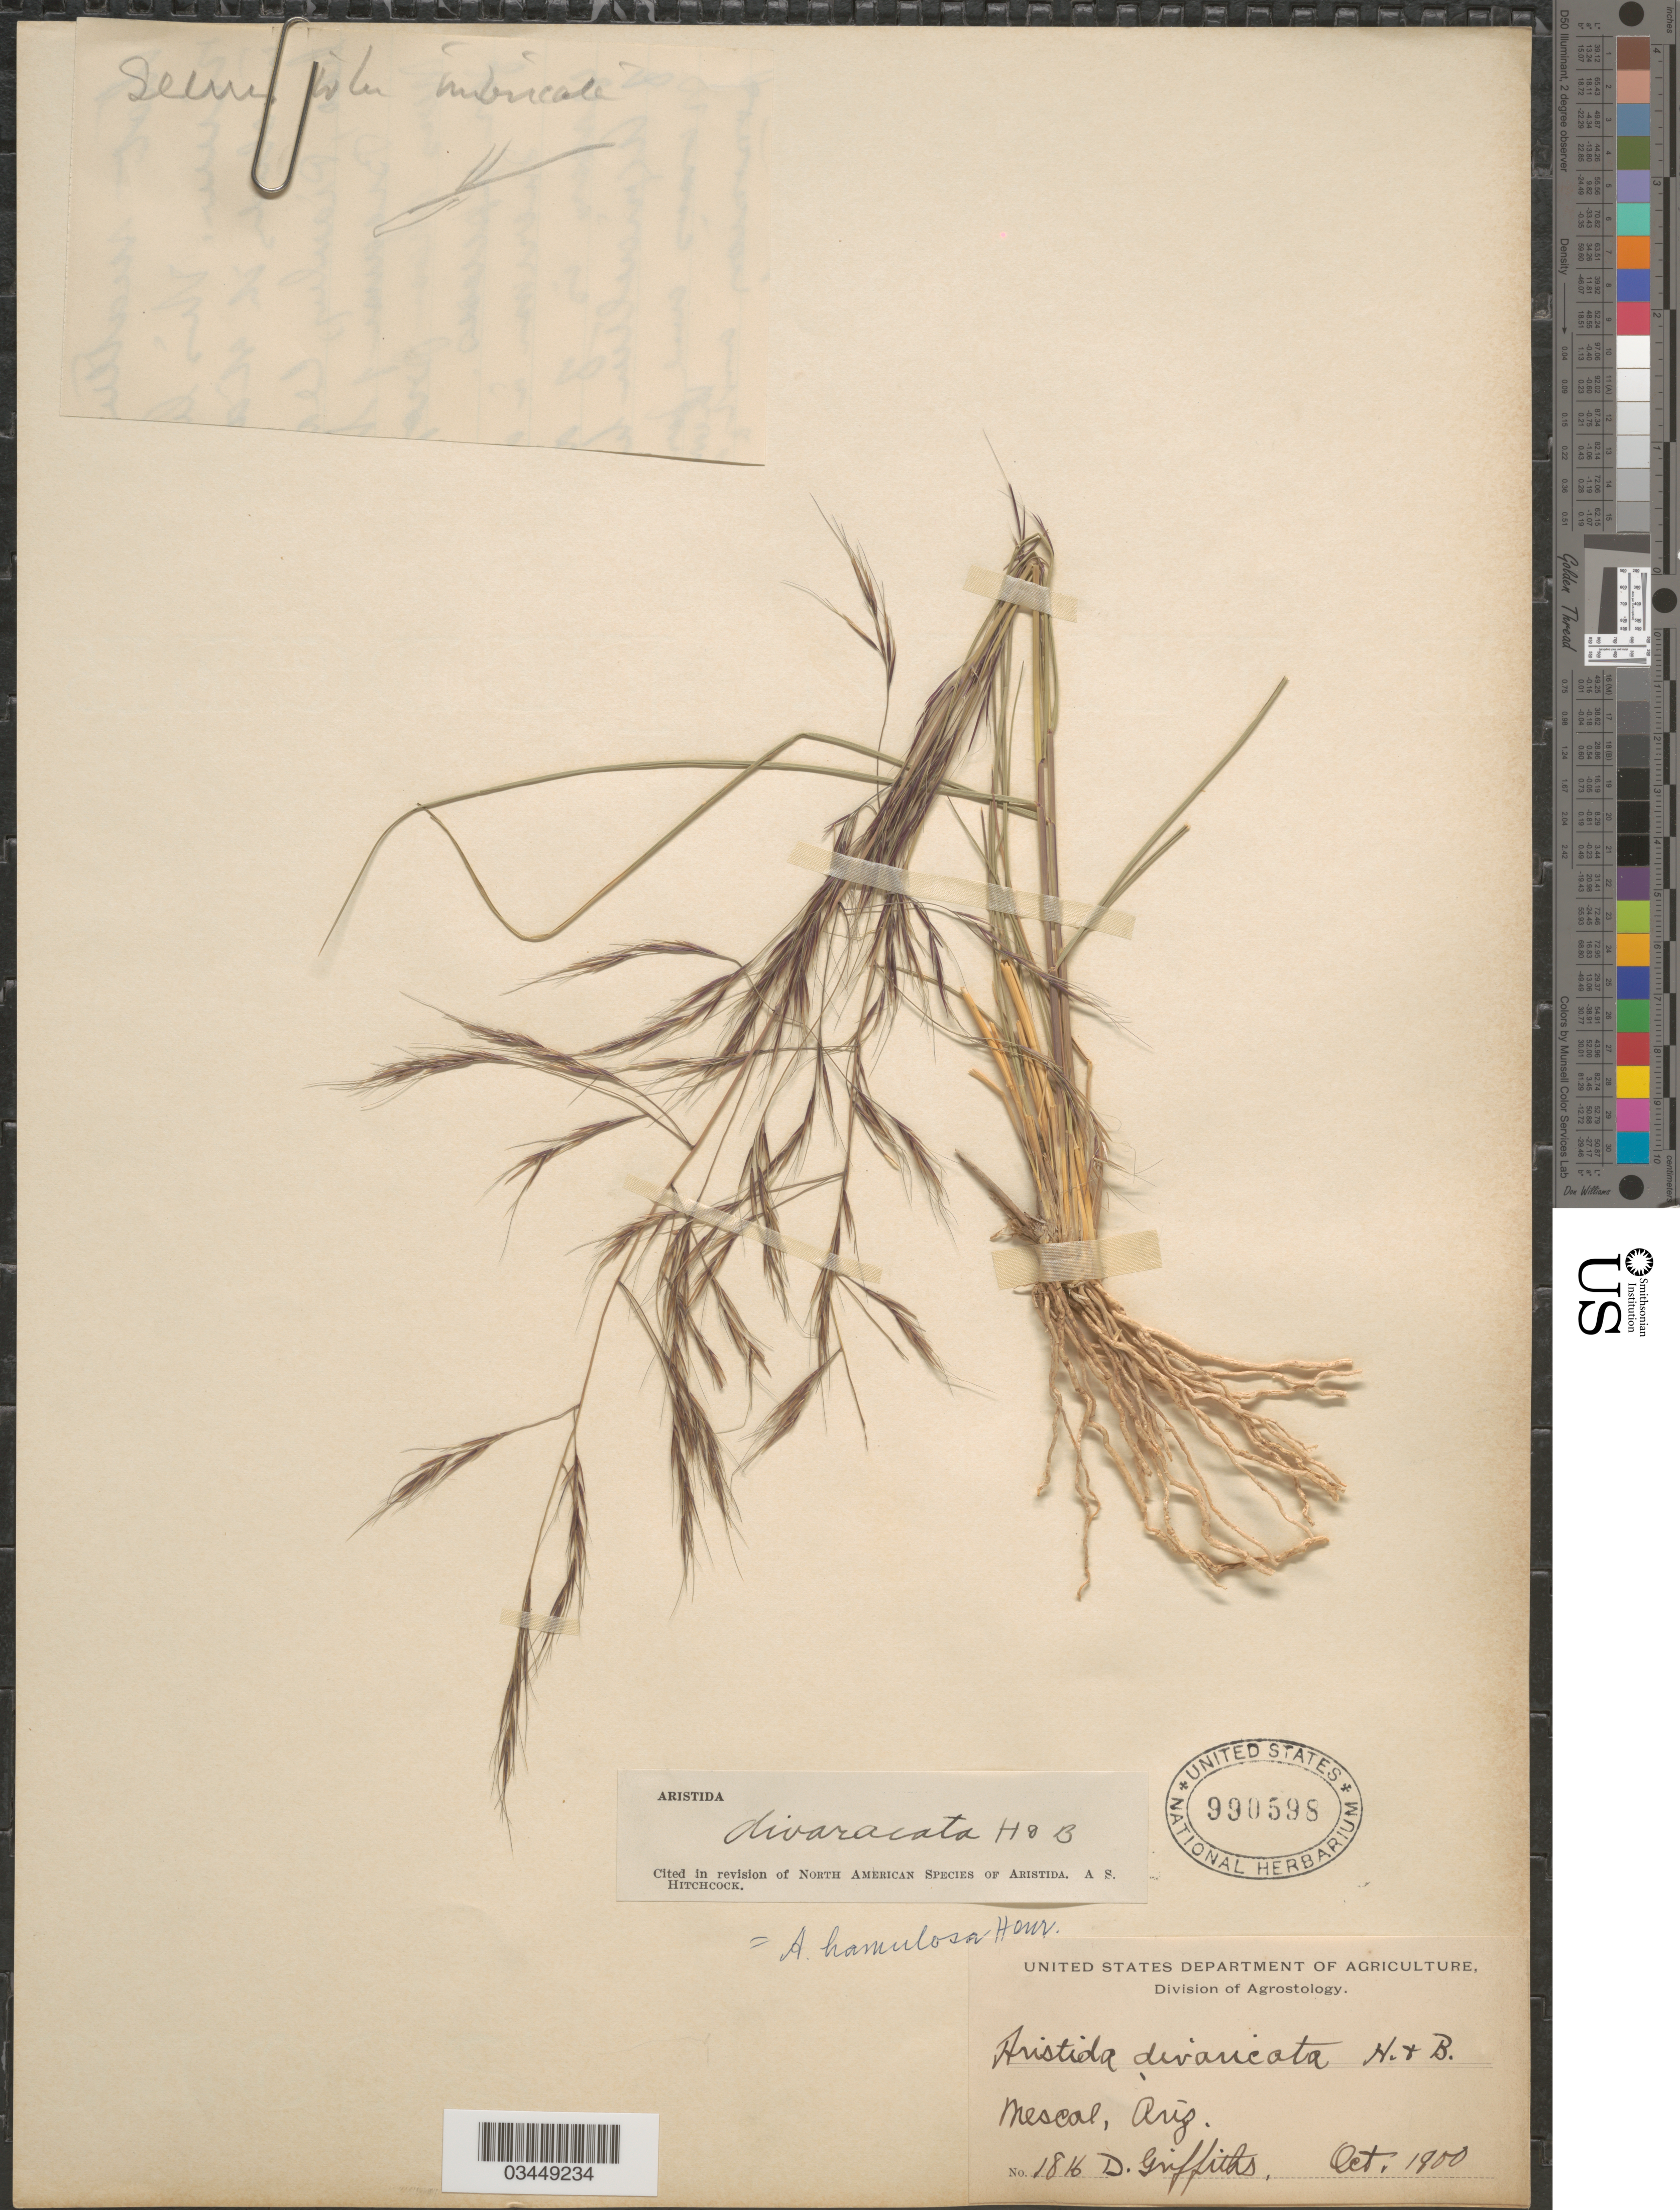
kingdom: Plantae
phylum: Tracheophyta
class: Liliopsida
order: Poales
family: Poaceae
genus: Aristida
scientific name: Aristida hamulosa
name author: Henr.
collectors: D. Griffiths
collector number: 1816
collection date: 1900-10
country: United States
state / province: Arizona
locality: Mescal.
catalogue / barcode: US 990598